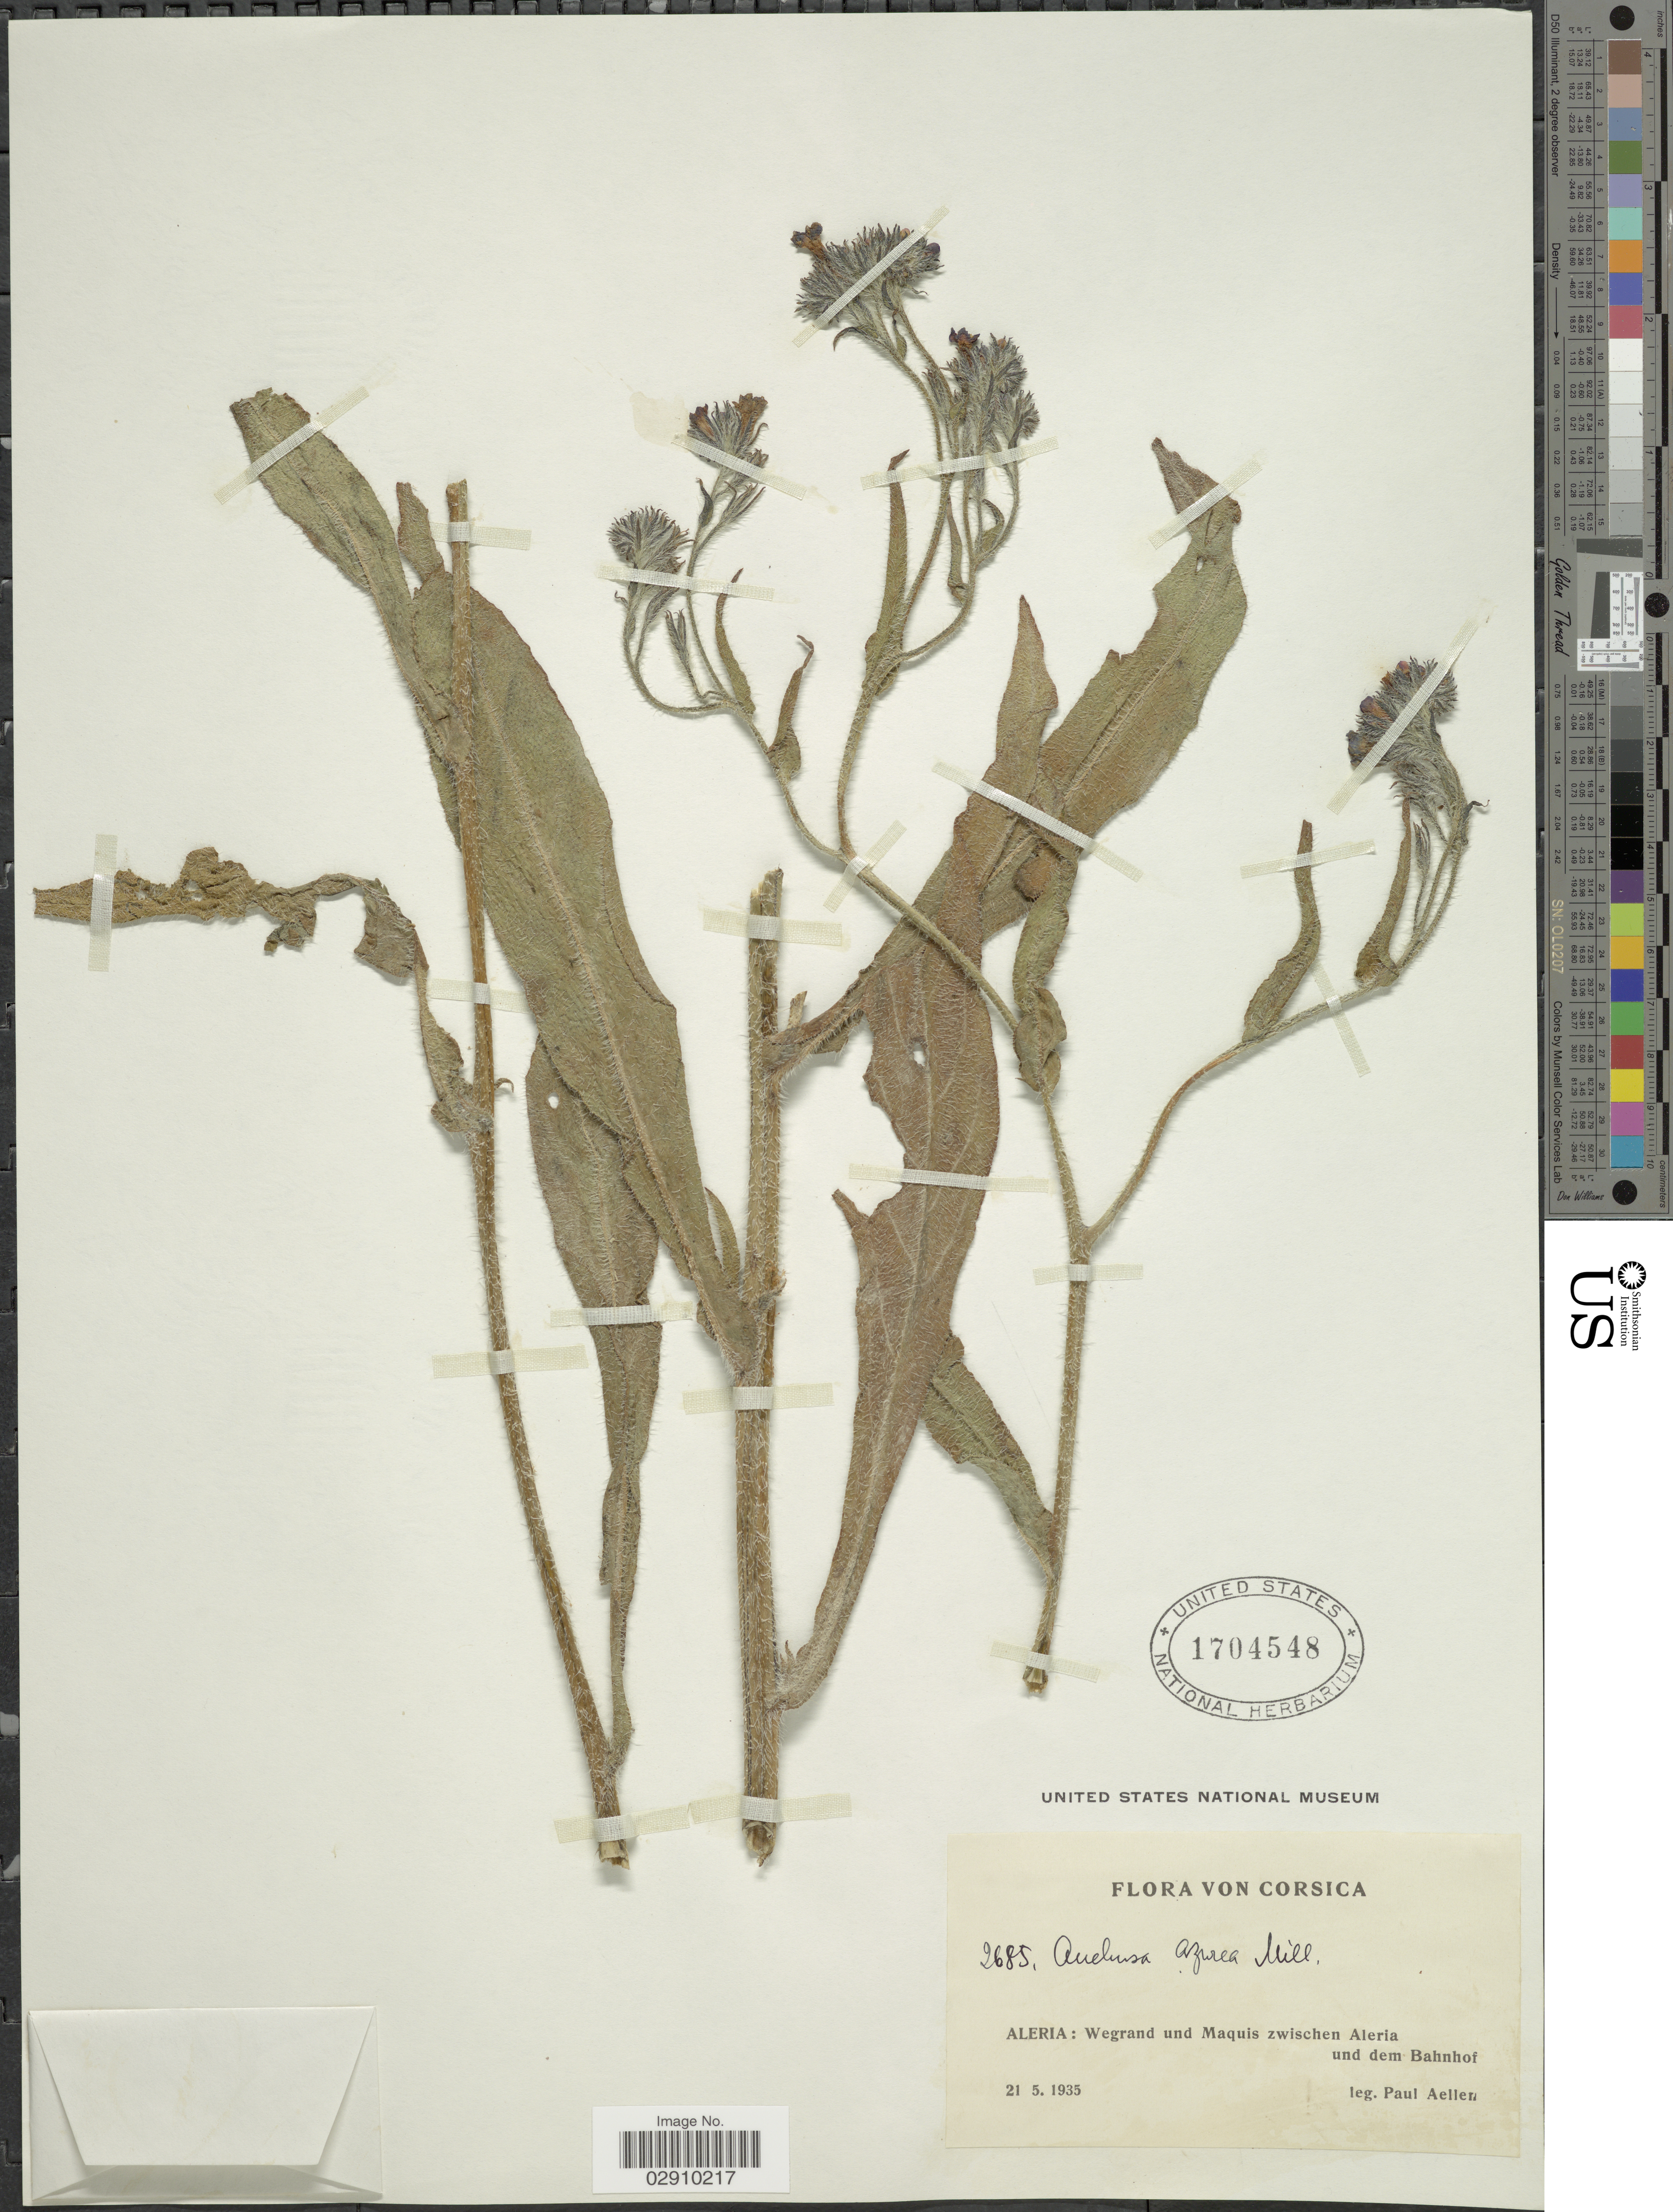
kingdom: Plantae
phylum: Tracheophyta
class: Magnoliopsida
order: Boraginales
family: Boraginaceae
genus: Anchusa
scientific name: Anchusa azurea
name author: Mill.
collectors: P. Aellen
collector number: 2685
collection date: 1935-05-21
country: France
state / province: Corsica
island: Corse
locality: Aleria: Wegrand und Maquis zwischen Aleria und dem Bahnhof.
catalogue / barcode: US 1704548